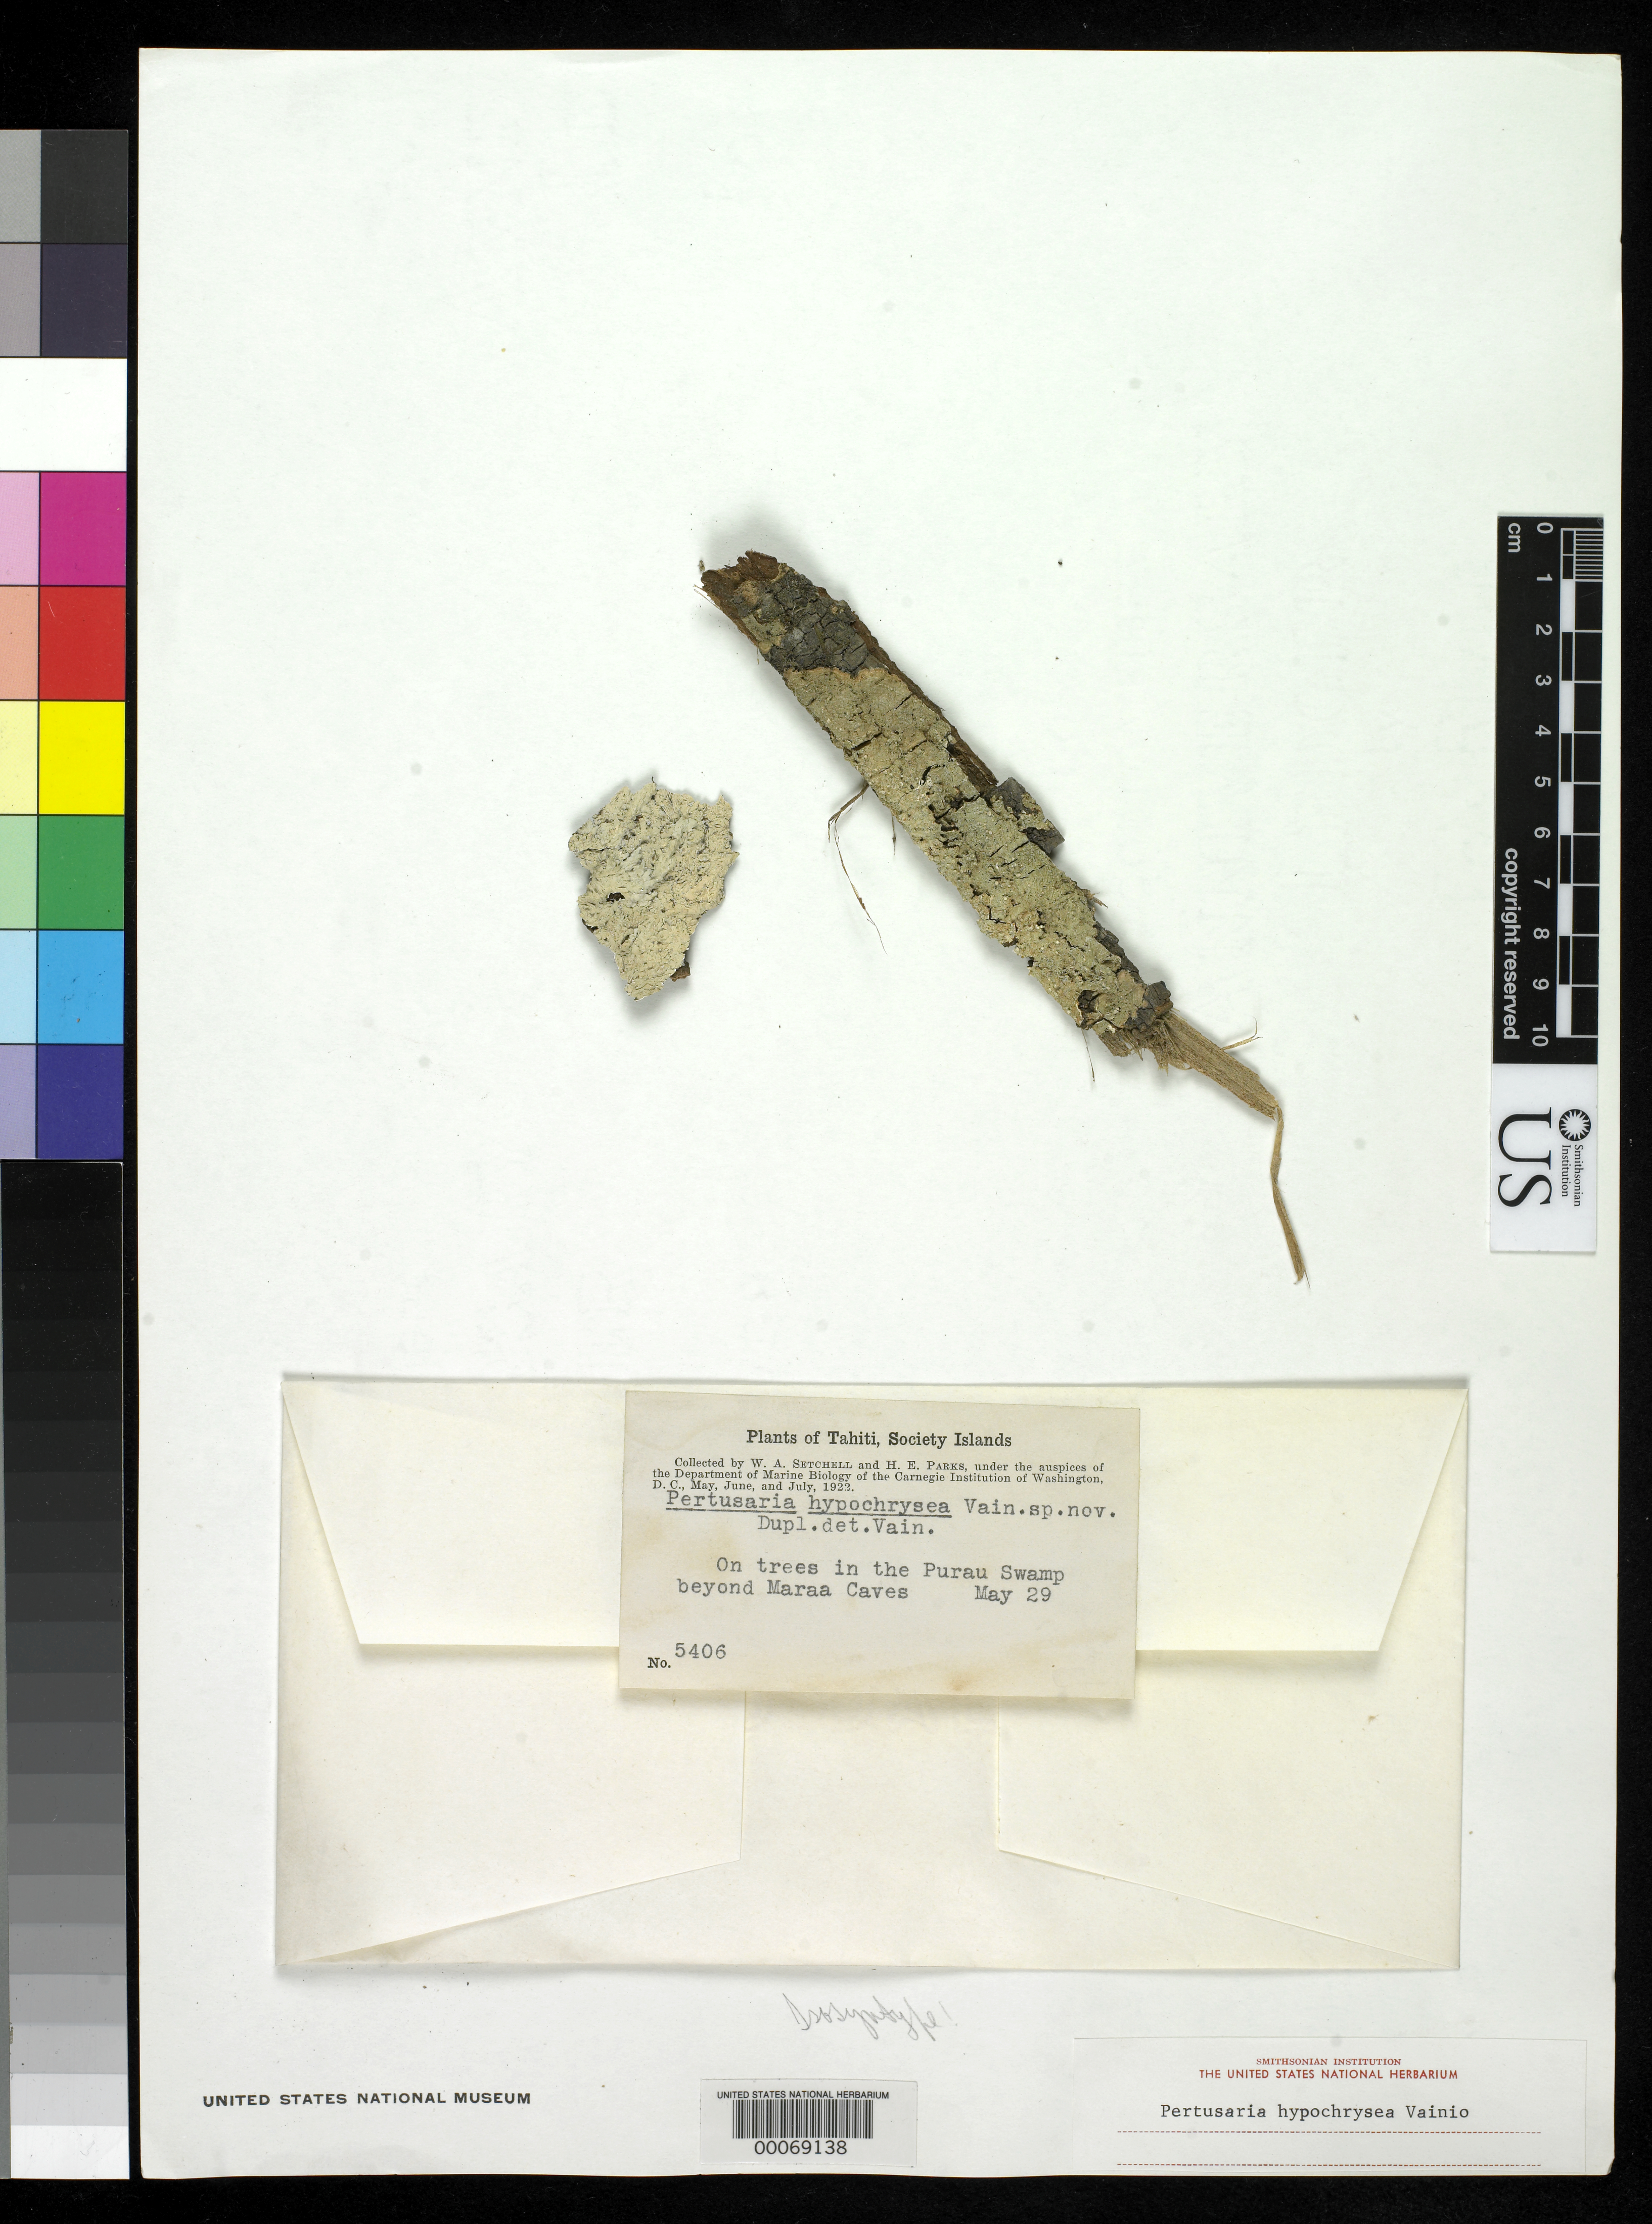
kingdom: Fungi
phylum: Ascomycota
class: Lecanoromycetes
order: Pertusariales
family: Pertusariaceae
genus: Pertusaria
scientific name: Pertusaria hypochrysea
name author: Vain.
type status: Isosyntype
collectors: W. Setchell & H. E. Parks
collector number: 5406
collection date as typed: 29 May 1922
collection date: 1922-05-29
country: French Polynesia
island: Tahiti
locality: Purau Swamp, beyond Maraa Caves.